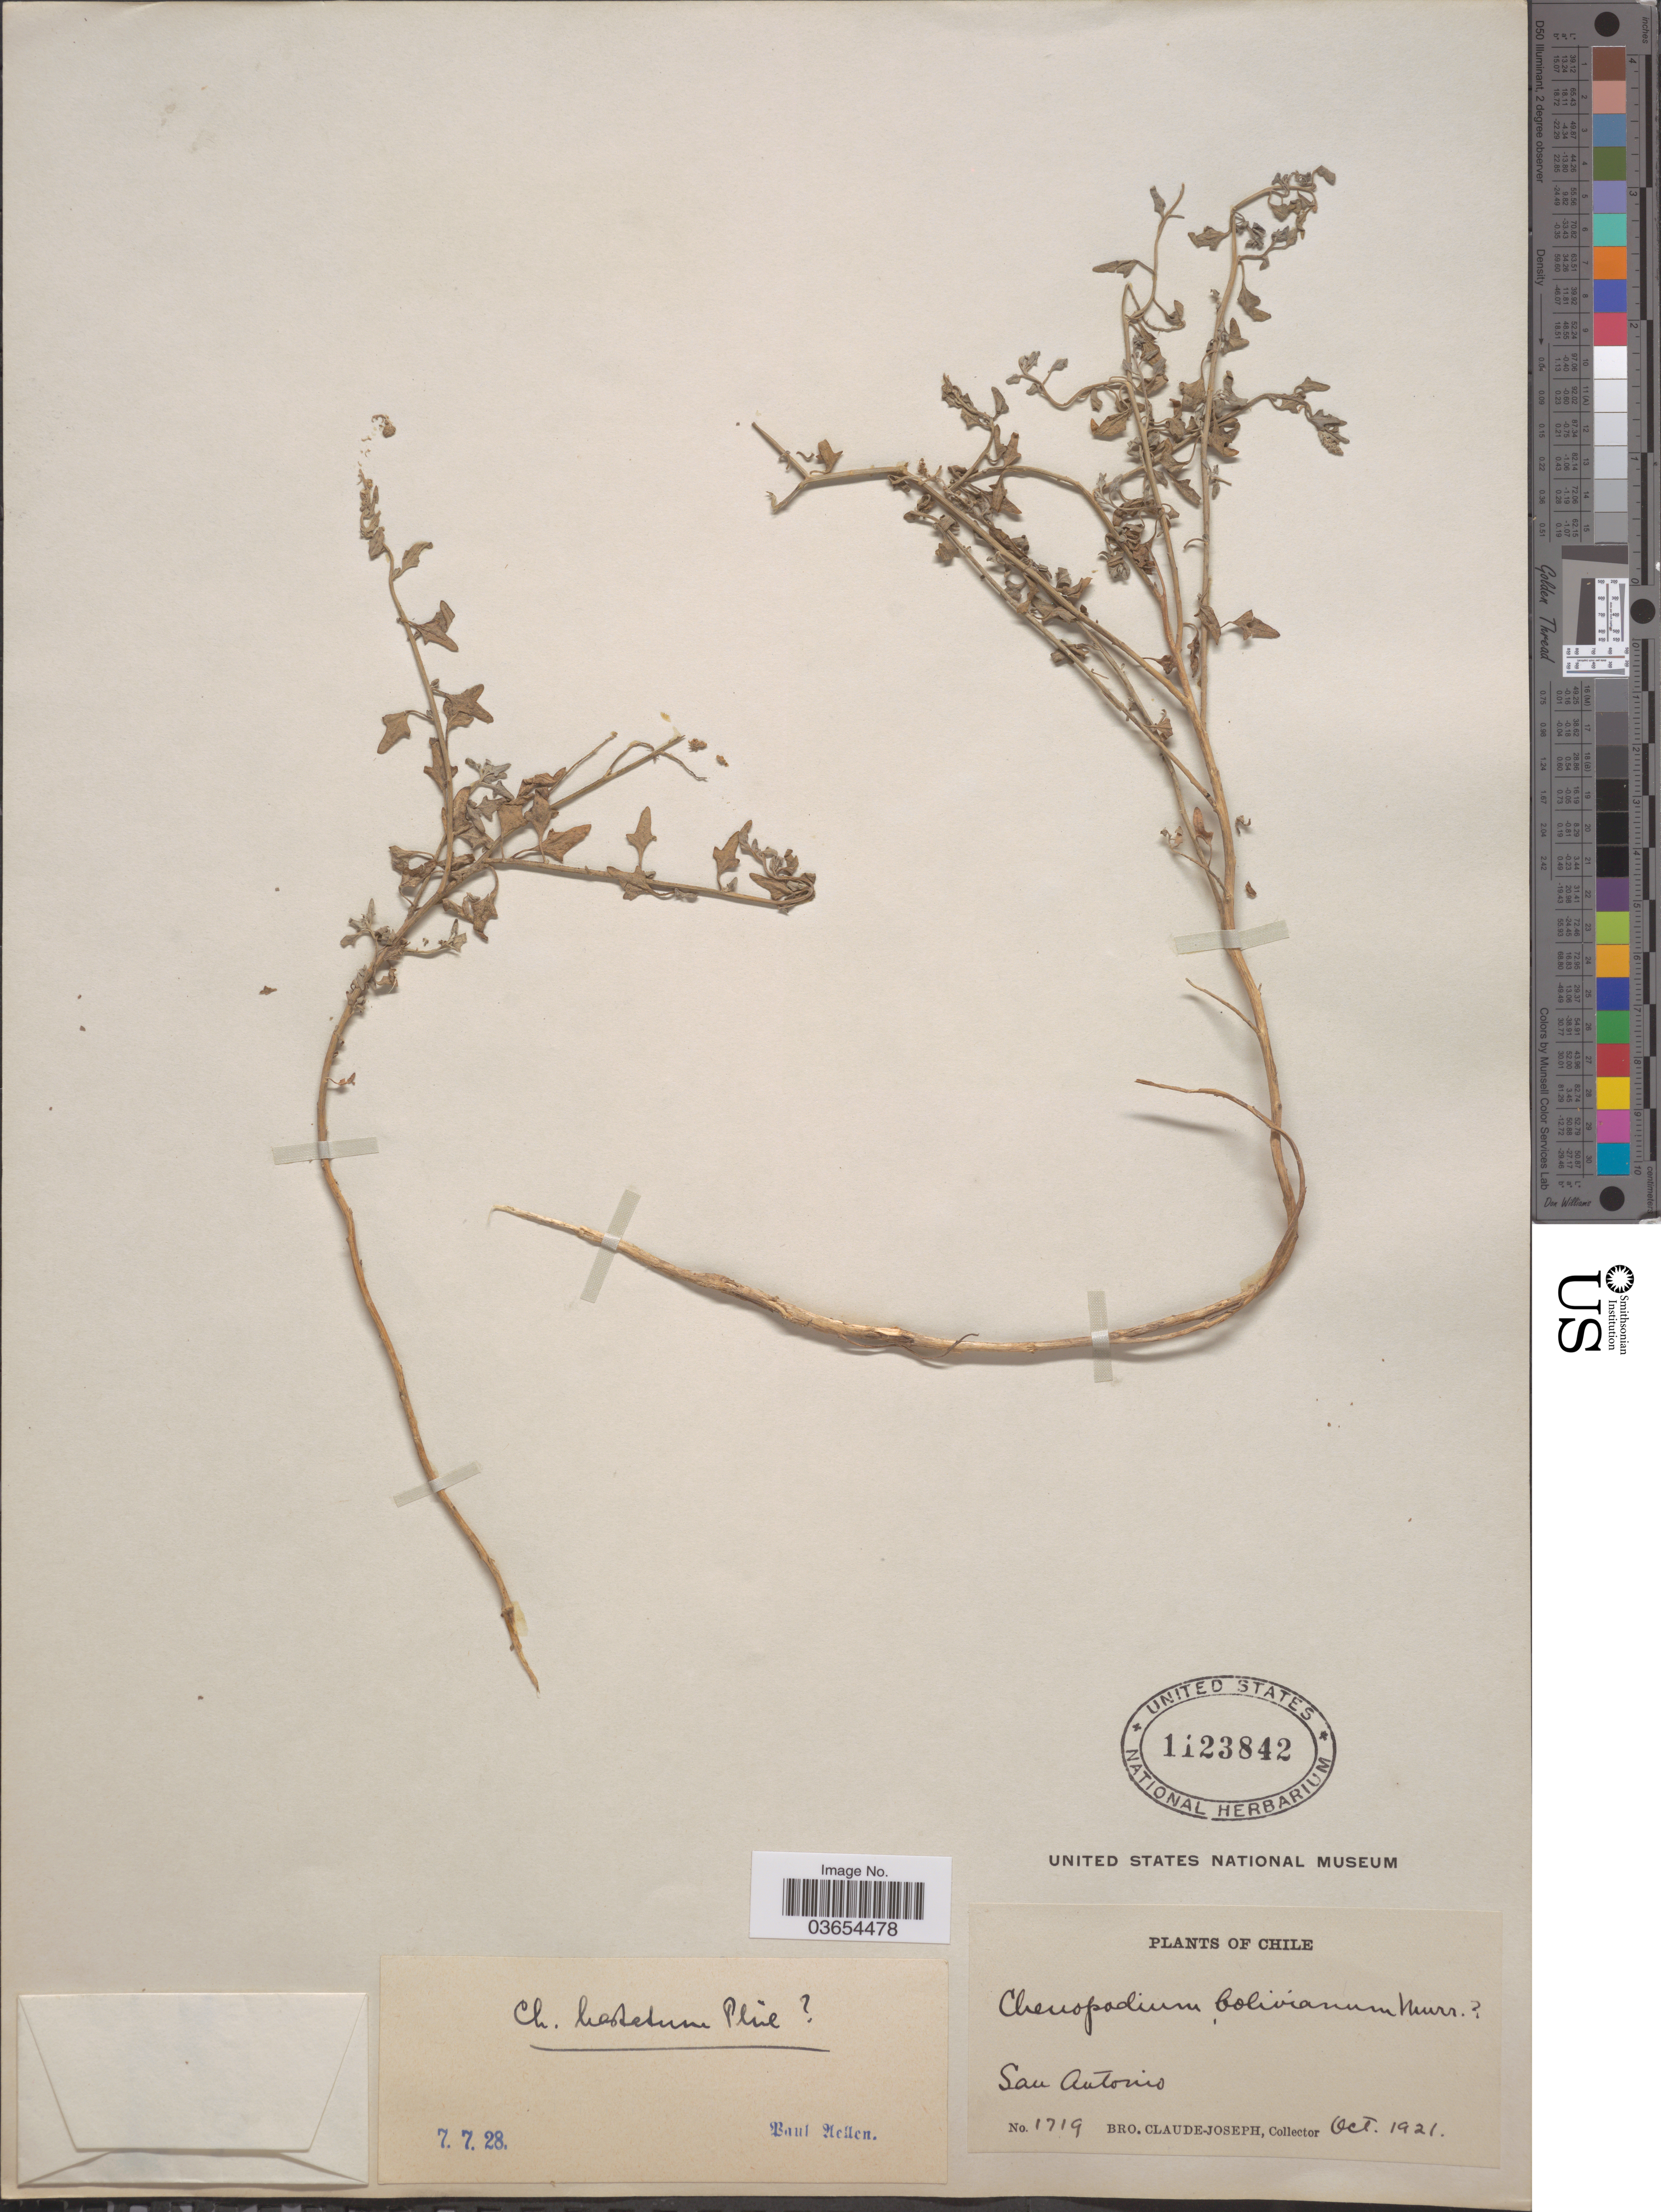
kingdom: Plantae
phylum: Tracheophyta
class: Magnoliopsida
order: Caryophyllales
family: Amaranthaceae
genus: Chenopodium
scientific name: Chenopodium hastatum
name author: St.-Lag.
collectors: Bro. Claude-Joseph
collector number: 1719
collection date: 1921-10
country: Chile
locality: San Antonio.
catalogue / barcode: US 1123842